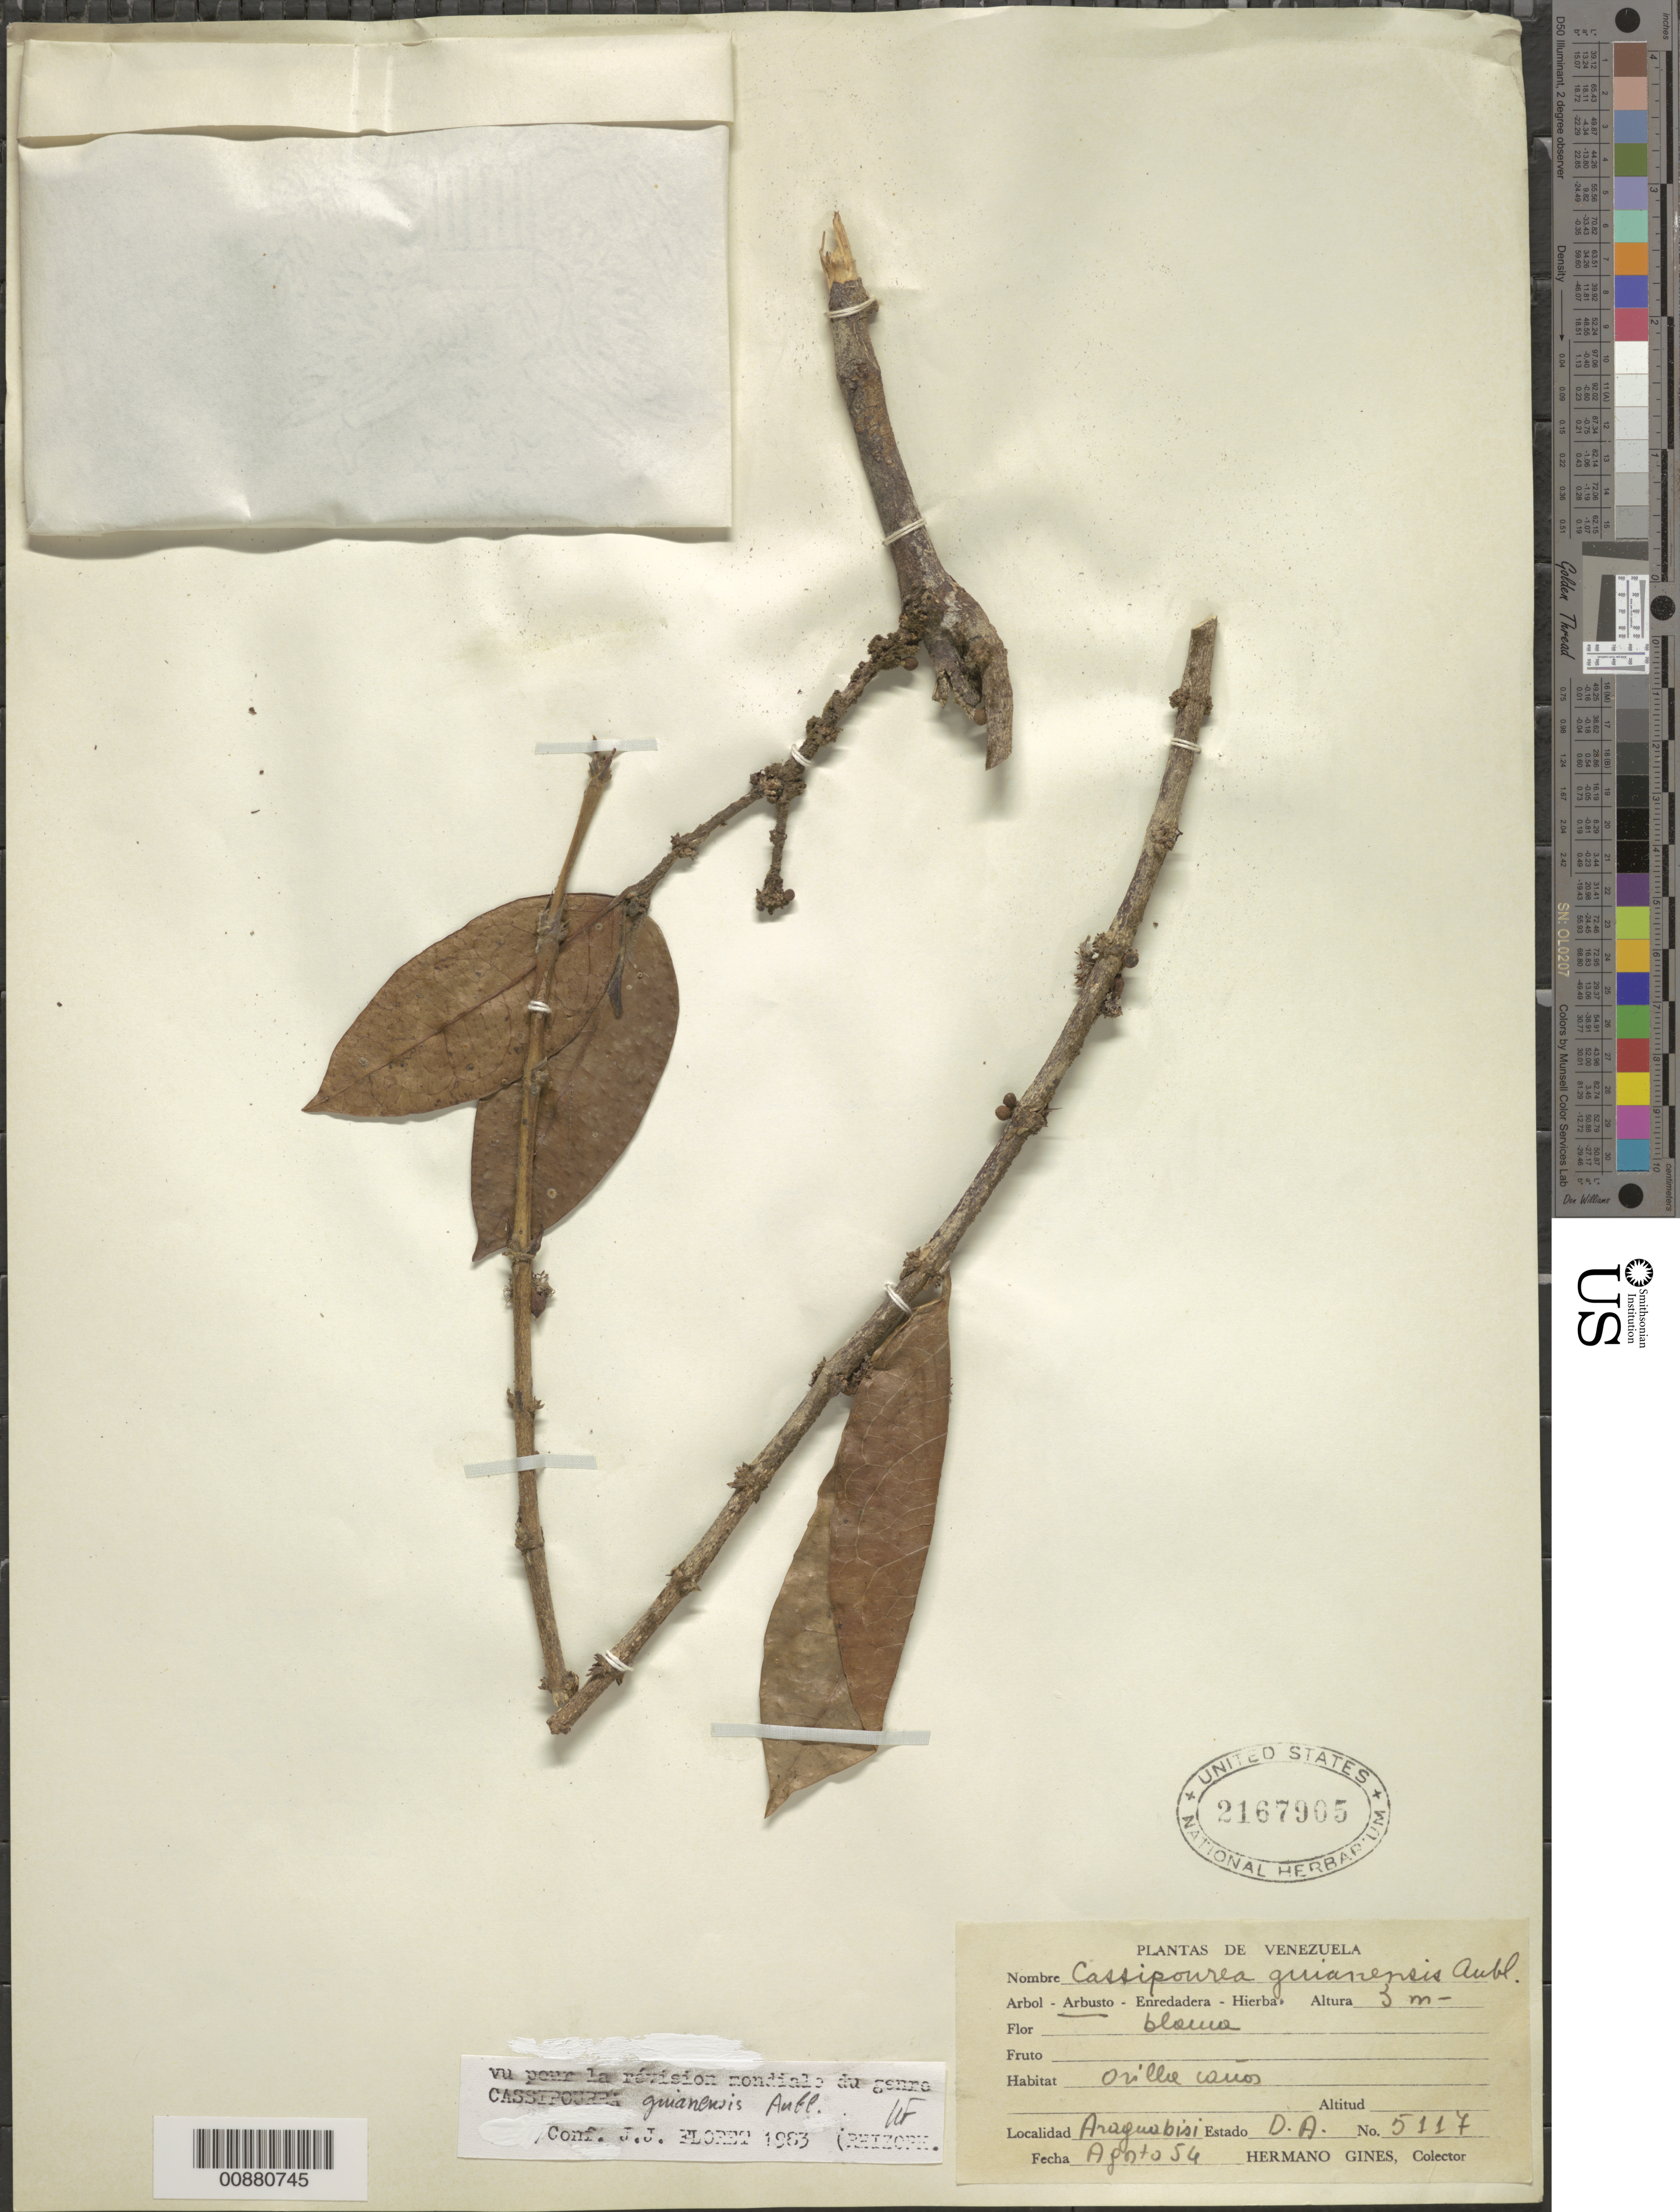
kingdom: Plantae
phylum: Tracheophyta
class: Magnoliopsida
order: Malpighiales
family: Rhizophoraceae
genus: Cassipourea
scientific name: Cassipourea guianensis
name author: Aubl.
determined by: Floret, J. J.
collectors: H. Gines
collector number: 5117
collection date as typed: Aug-54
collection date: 1954-08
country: Venezuela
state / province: Delta Amacuro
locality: Araguabisi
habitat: Orilla caño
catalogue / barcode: US 2167905